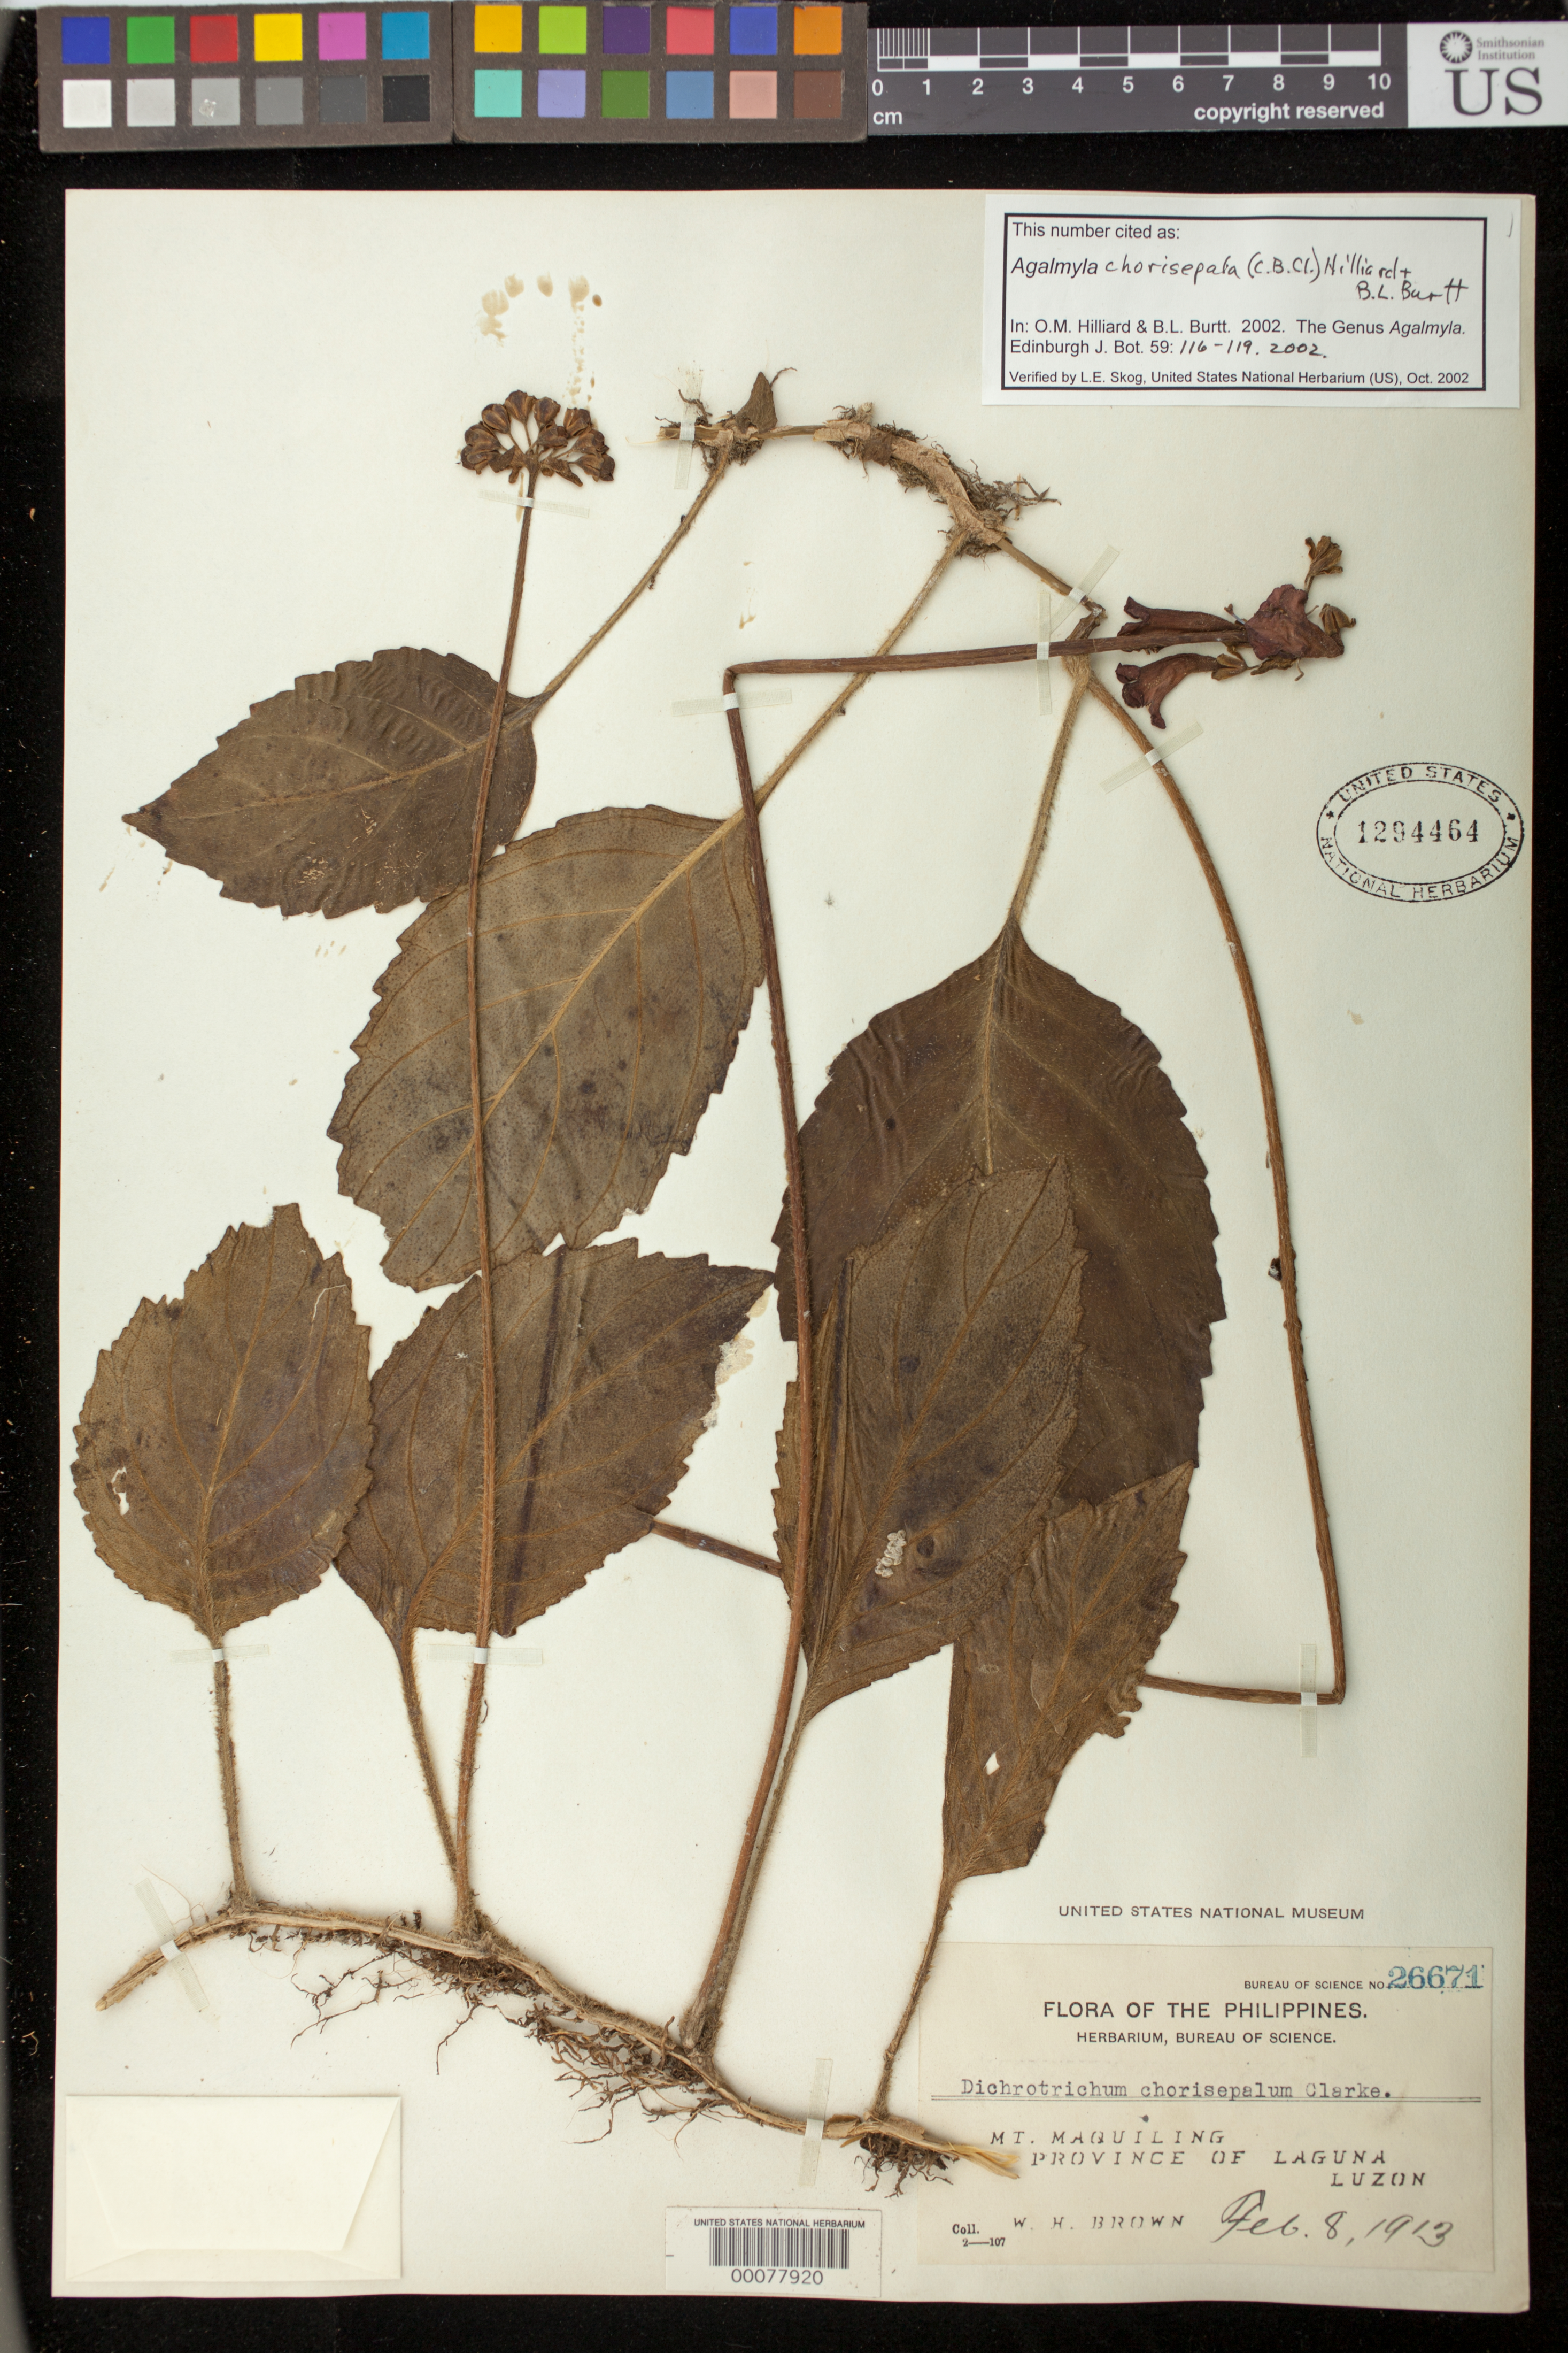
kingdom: Plantae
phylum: Tracheophyta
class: Magnoliopsida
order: Lamiales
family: Gesneriaceae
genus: Agalmyla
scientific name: Agalmyla chorisepala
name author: (C.B. Clarke) Hilliard & B.L. Burtt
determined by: Hilliard, O. M.; Burtt, B. L.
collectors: W. H. Brown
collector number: Bur. Sci. 26671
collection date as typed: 08 Feb 1913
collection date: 1913-02-08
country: Philippines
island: Luzon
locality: Mt. Maquiling, Province of Laguna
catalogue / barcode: US 1294464